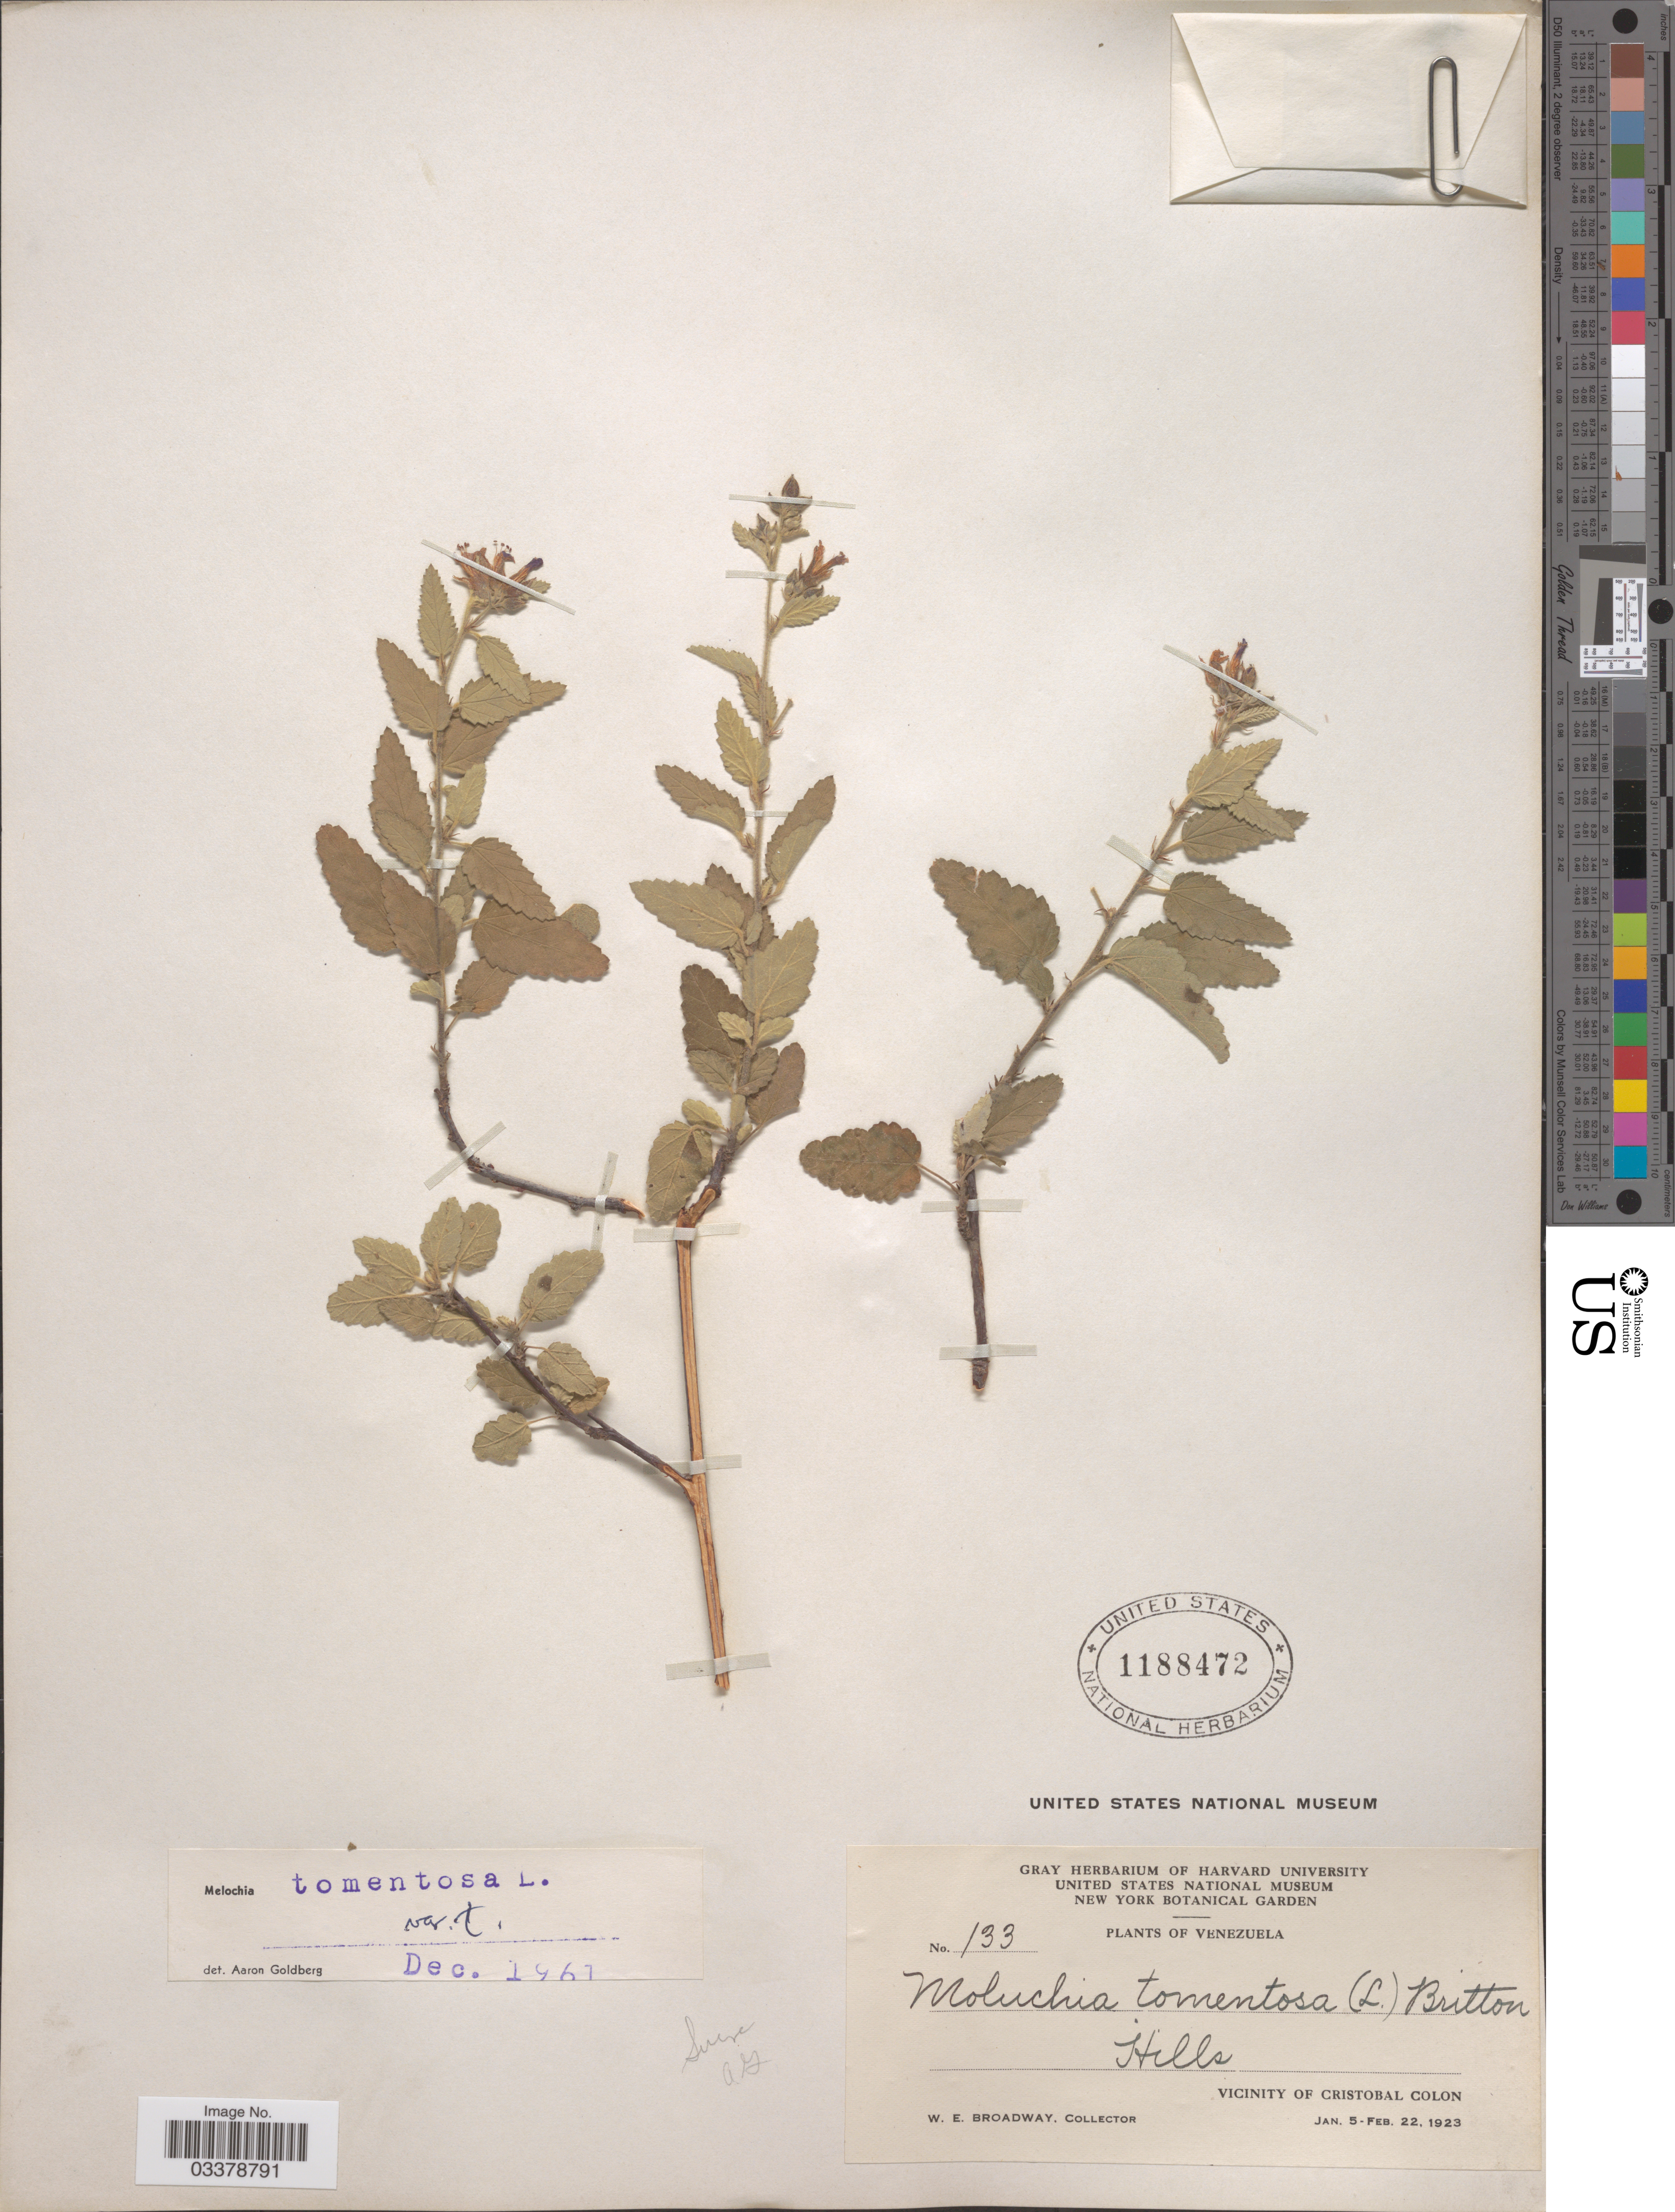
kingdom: Plantae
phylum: Tracheophyta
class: Magnoliopsida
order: Malvales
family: Malvaceae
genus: Melochia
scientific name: Melochia tomentosa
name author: L.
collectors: W. E. Broadway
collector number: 133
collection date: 1923-01-05/1923-02-22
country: Venezuela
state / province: Sucre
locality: Hills, Sucre a.s. Vicinity of Cristobal Colon.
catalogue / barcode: US 1188472